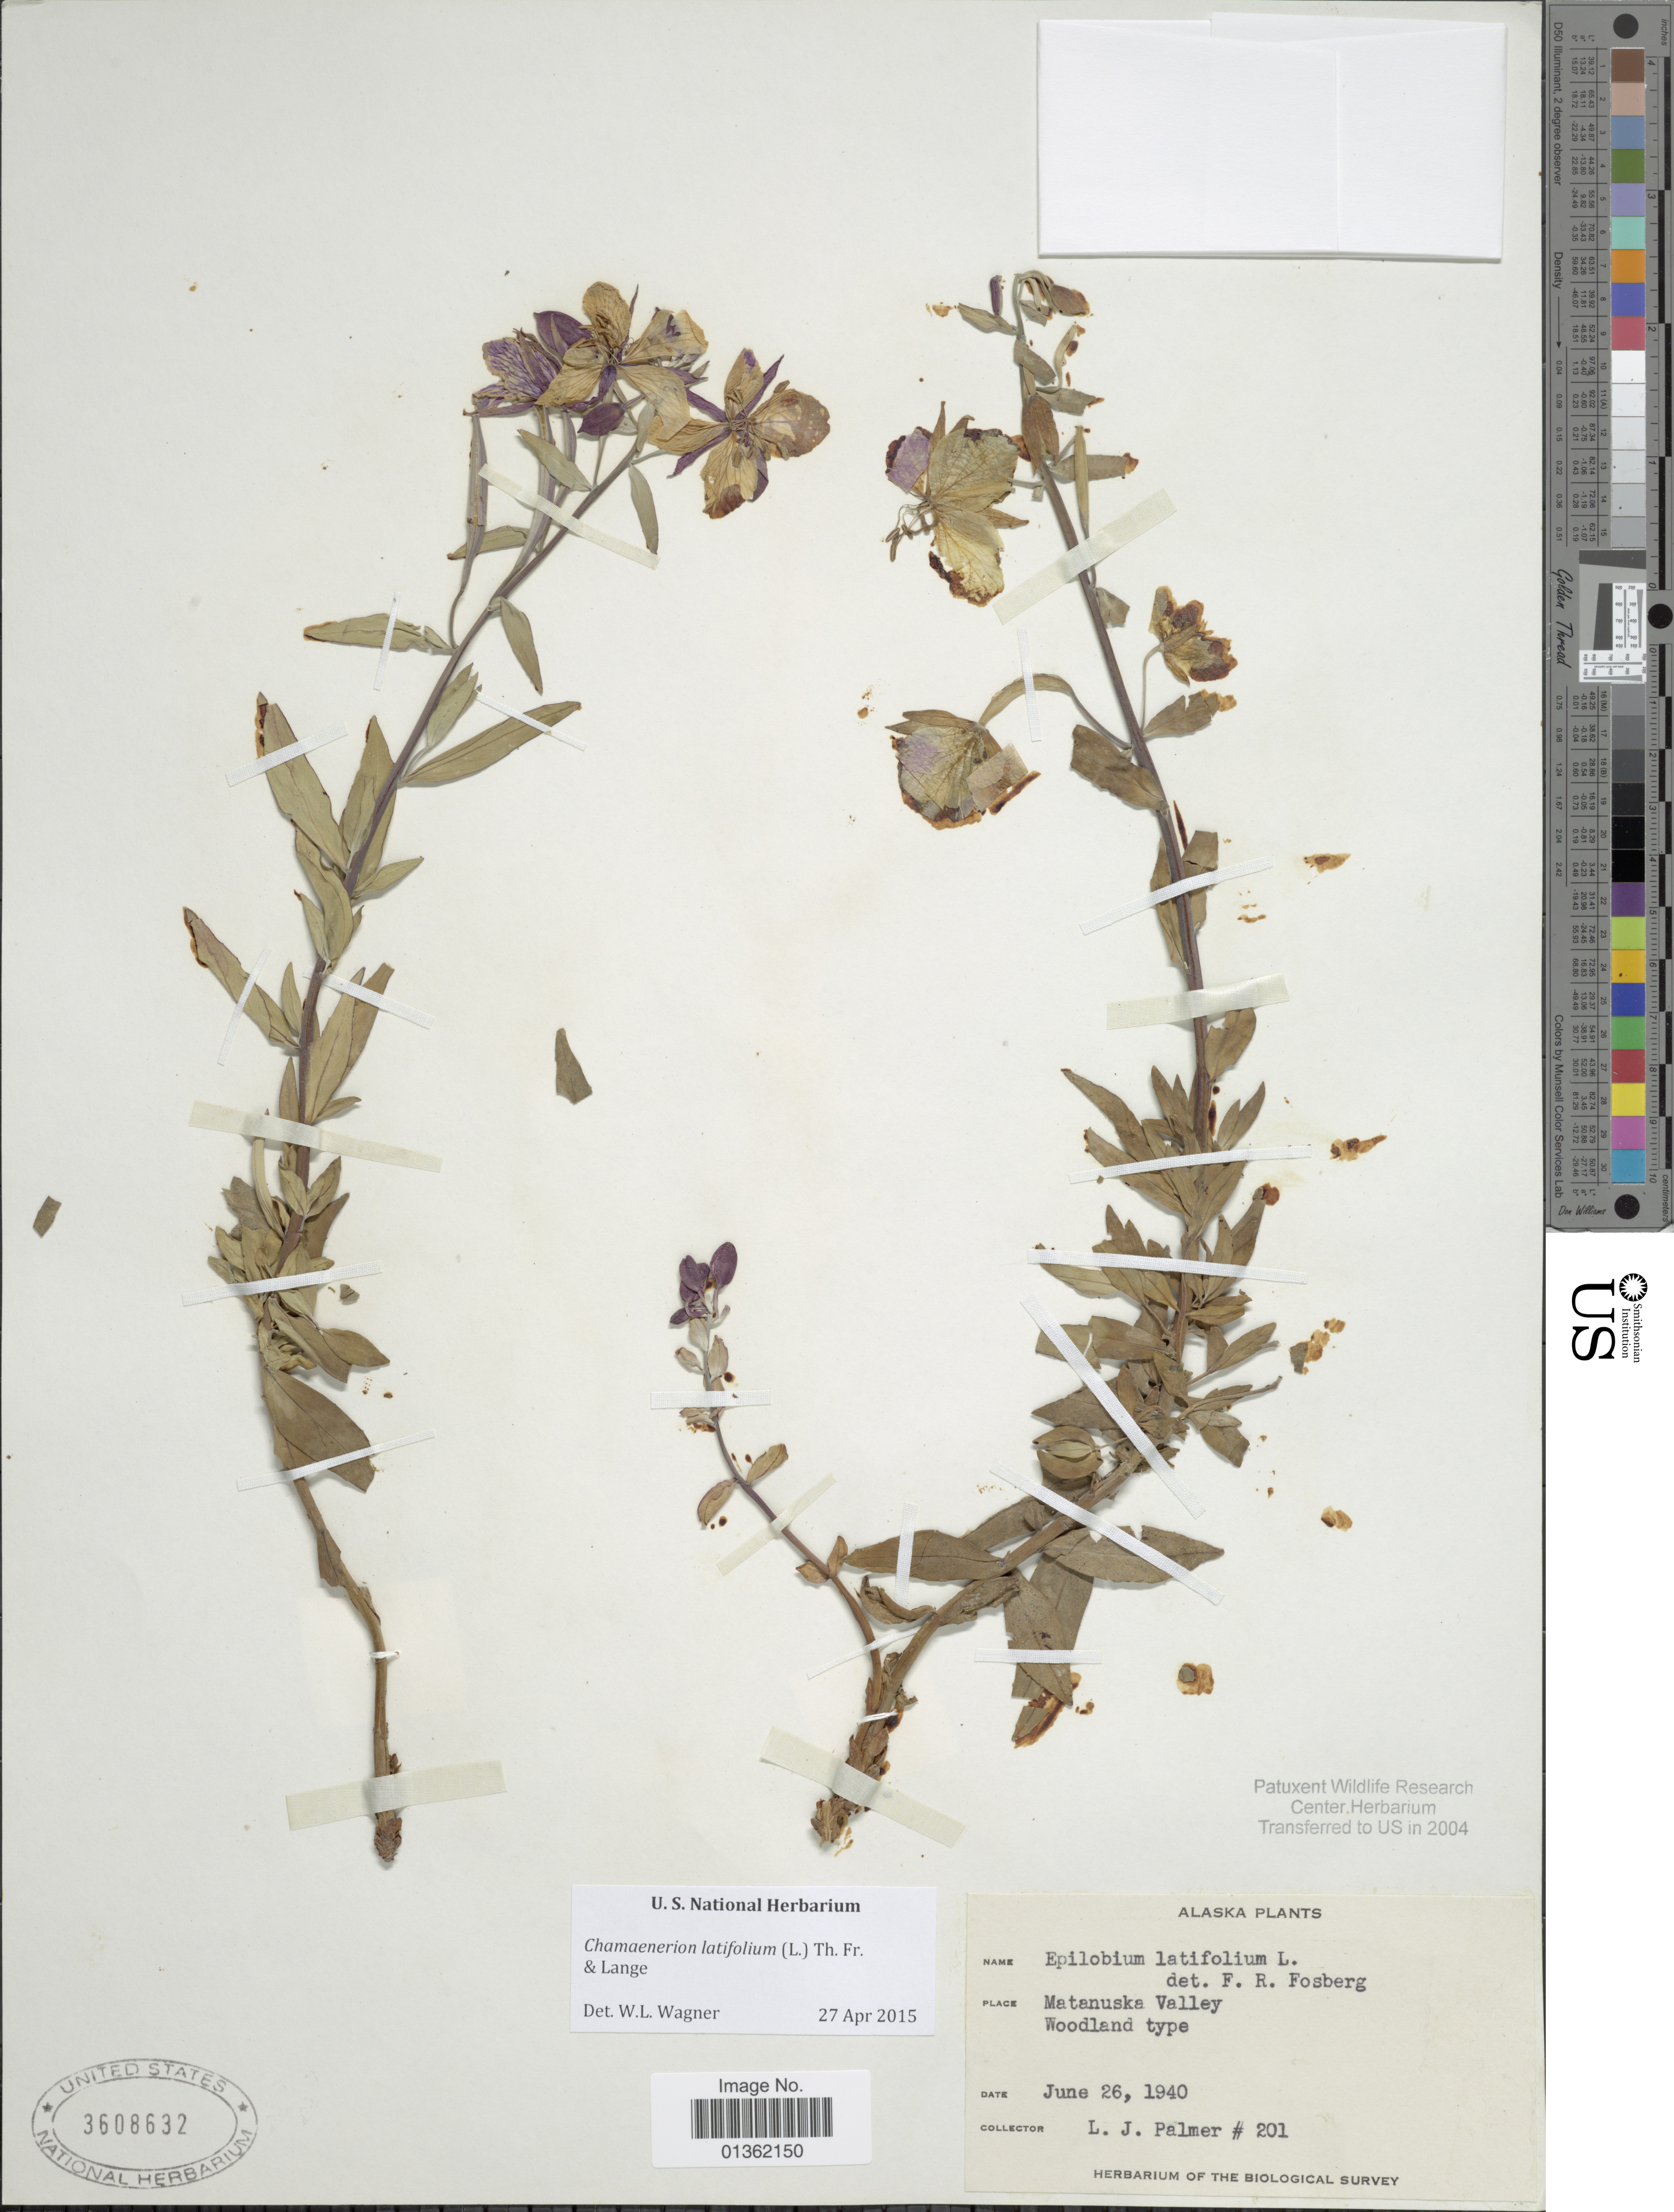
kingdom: Plantae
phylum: Tracheophyta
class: Magnoliopsida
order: Myrtales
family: Onagraceae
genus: Chamaenerion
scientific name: Chamaenerion latifolium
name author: (L.) Th. Fr. & Lange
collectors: L. J. Palmer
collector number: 201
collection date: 1940-06-26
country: United States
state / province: Alaska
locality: Matanuska Valley.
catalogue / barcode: US 3608632